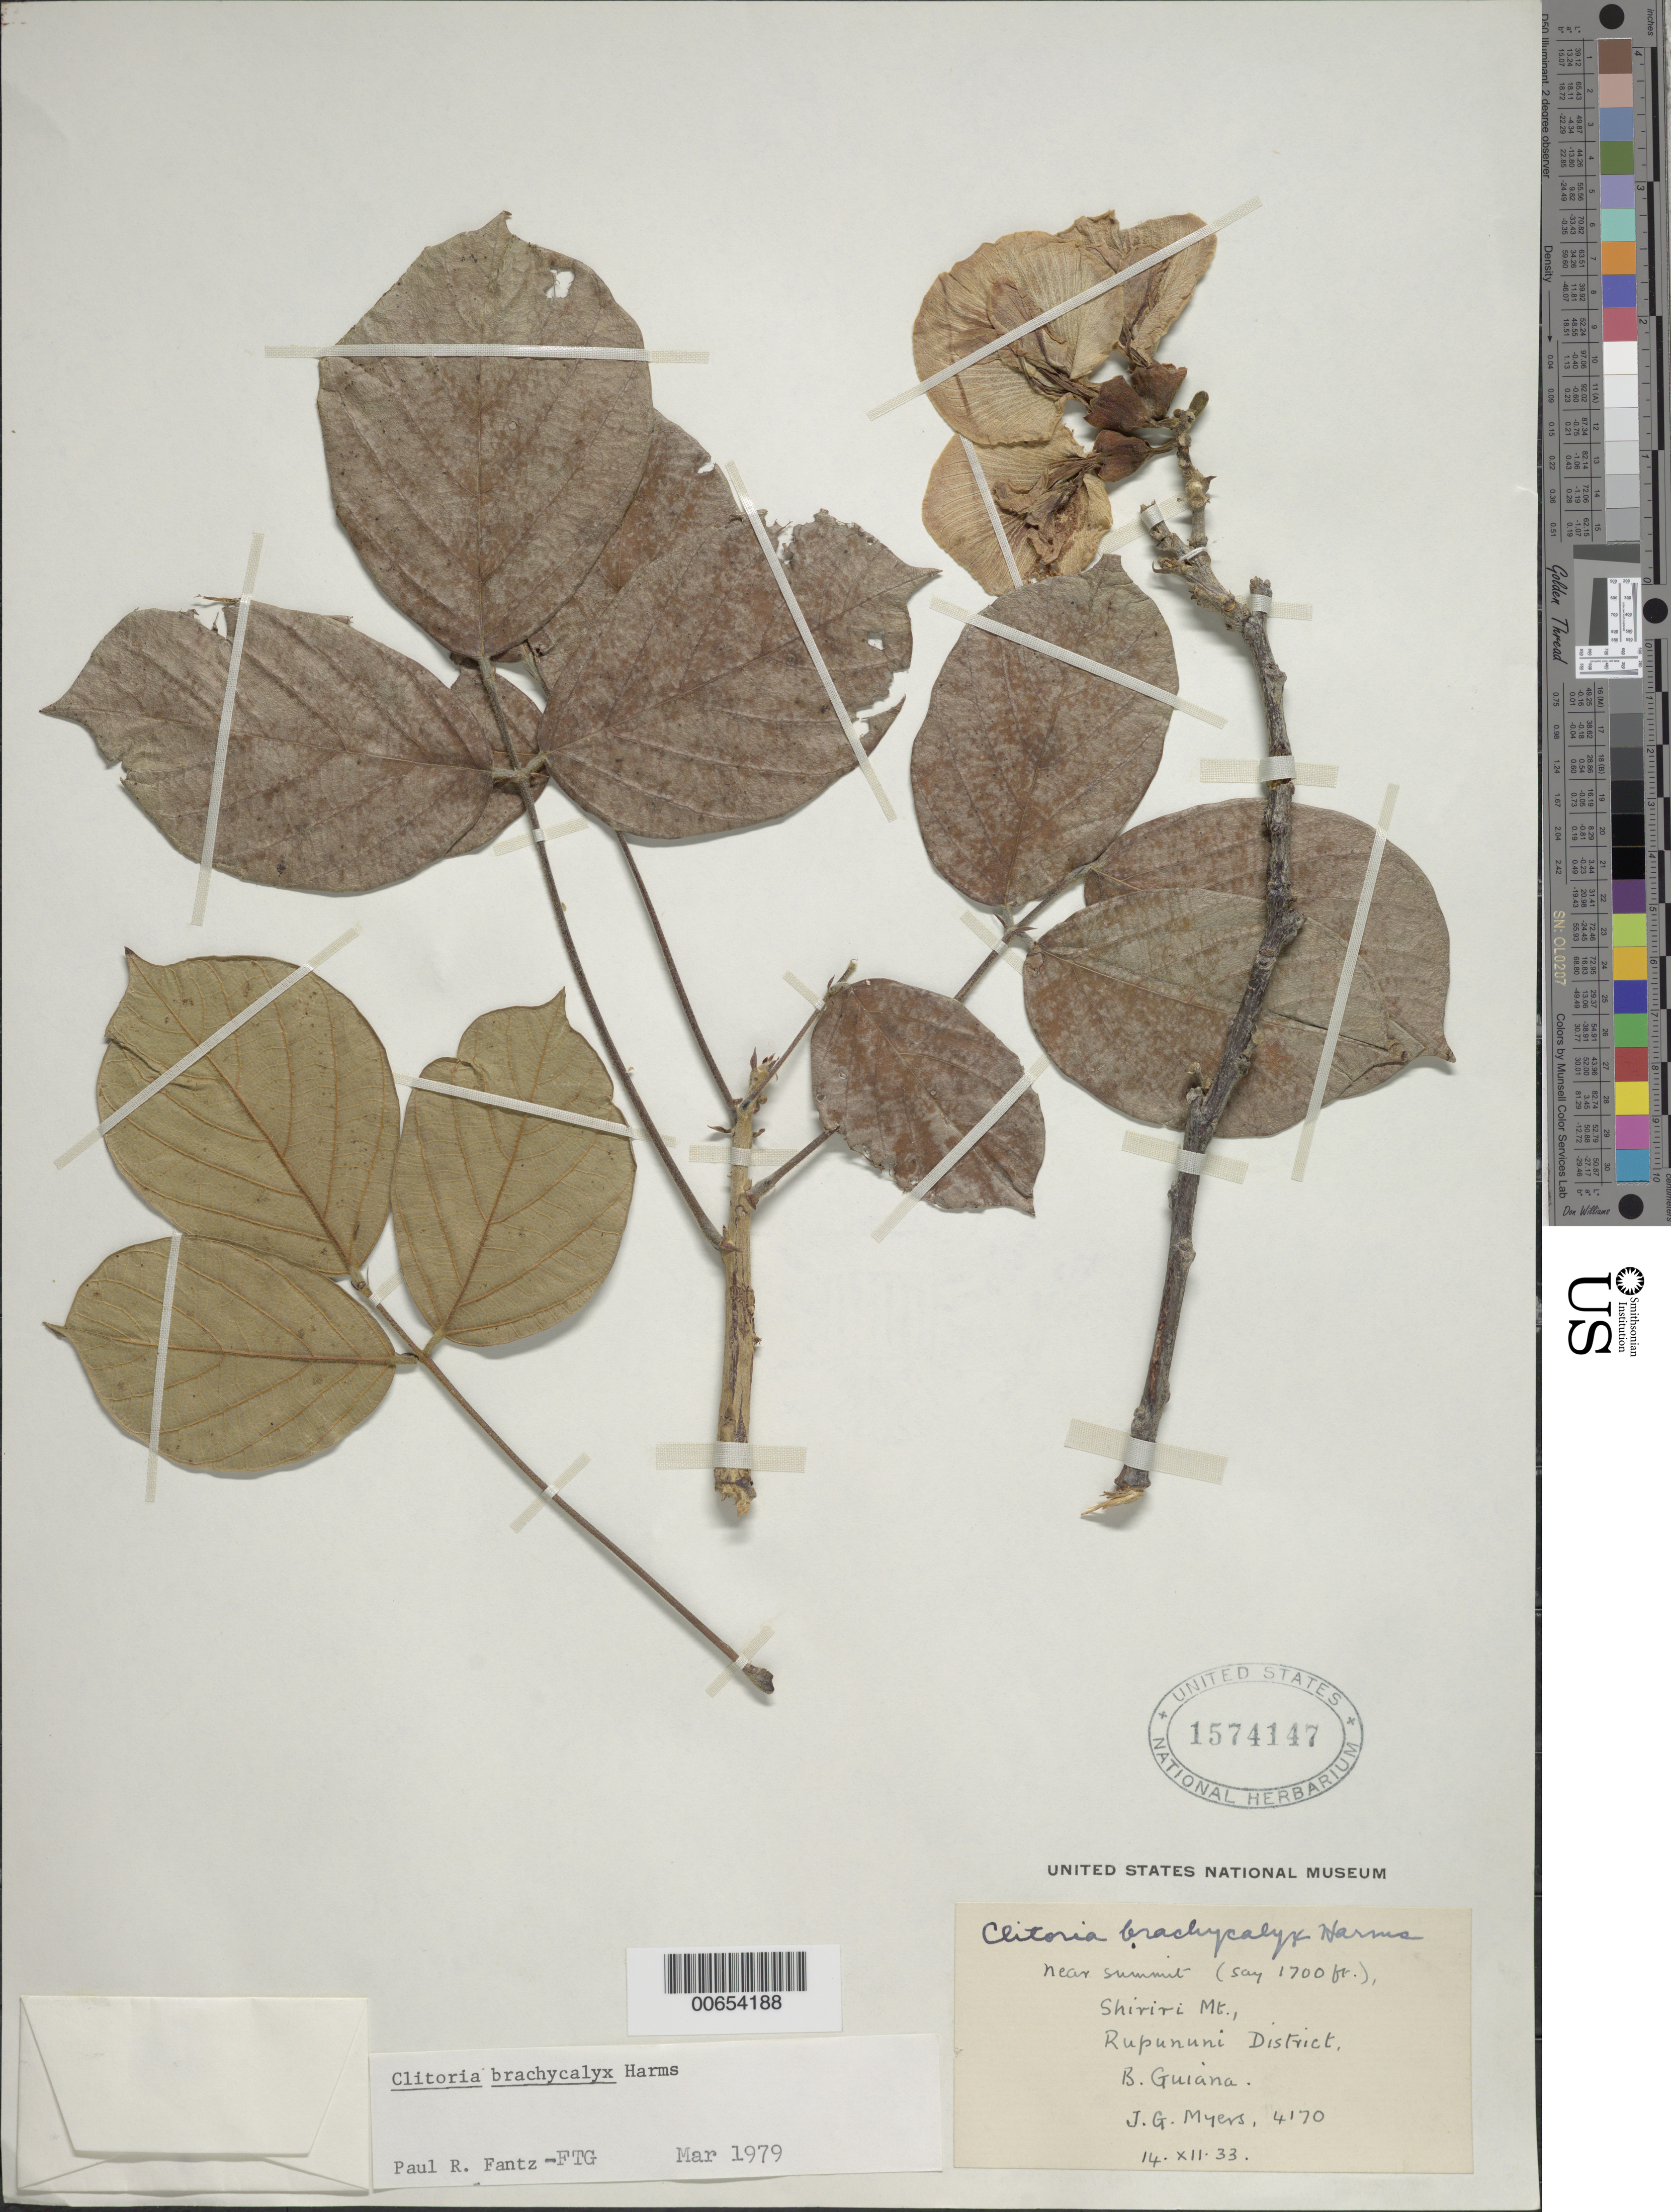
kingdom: Plantae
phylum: Tracheophyta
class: Magnoliopsida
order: Fabales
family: Fabaceae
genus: Clitoria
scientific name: Clitoria brachycalyx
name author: Harms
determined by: Fantz, P. R., (FLAS), University of Florida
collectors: J. Myers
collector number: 4170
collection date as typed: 14-Dec-33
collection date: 1933-12-14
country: Guyana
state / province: U. Takutu-U. Essequibo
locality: Shiriri Mt., Rupununi Dist.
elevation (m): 396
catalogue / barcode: US 1574147